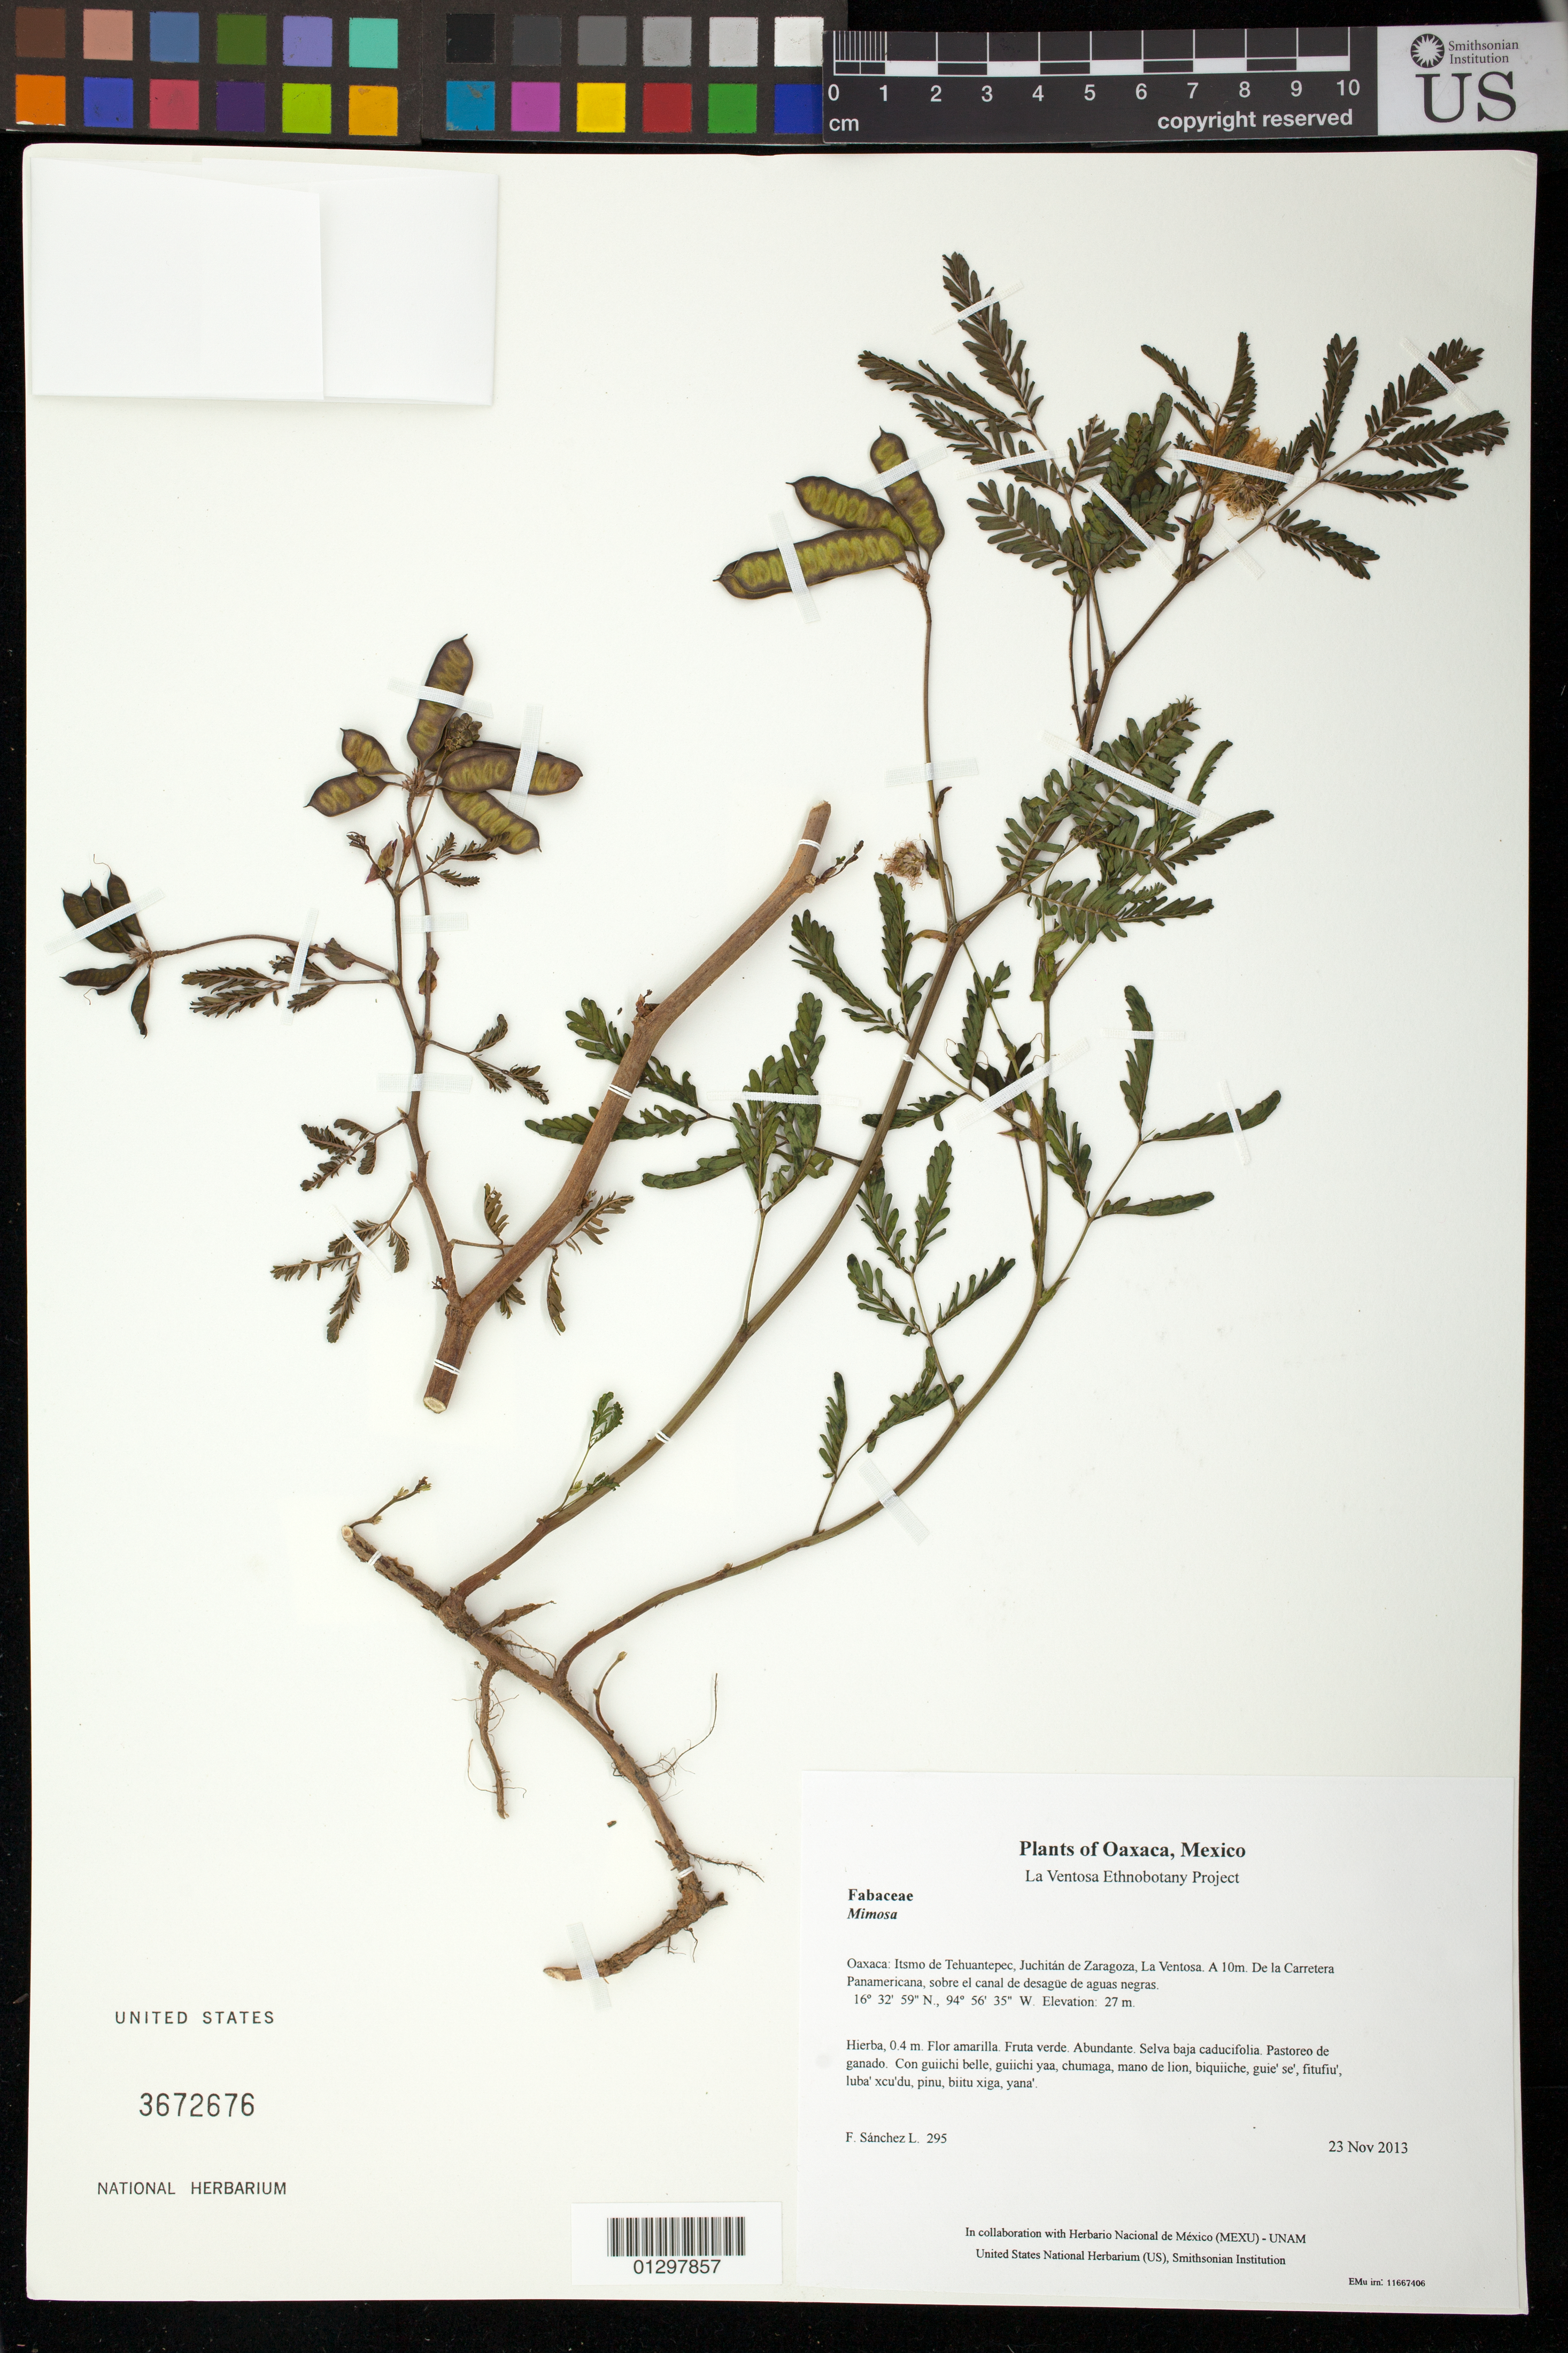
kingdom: Plantae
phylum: Tracheophyta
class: Magnoliopsida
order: Fabales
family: Fabaceae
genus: Neptunia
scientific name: Neptunia plena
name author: (L.) Benth.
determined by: Velasco G., Kenia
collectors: F. Sánchez L.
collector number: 295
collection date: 2013-11-23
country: Mexico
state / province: Oaxaca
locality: Itsmo de Tehuantepec, Juchitán de Zaragoza, La Ventosa. A 10m. De la Carretera Panamericana, sobre el canal de desagüe de aguas negras.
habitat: Selva baja caducifolia. Pastoreo de ganado.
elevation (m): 27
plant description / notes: JEBOT, MEXU, SERO, US; Guixi bandaga. 0.4 m. Guie' naguchi. Cuaananaxhi naga'. Stale.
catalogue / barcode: US 3672676